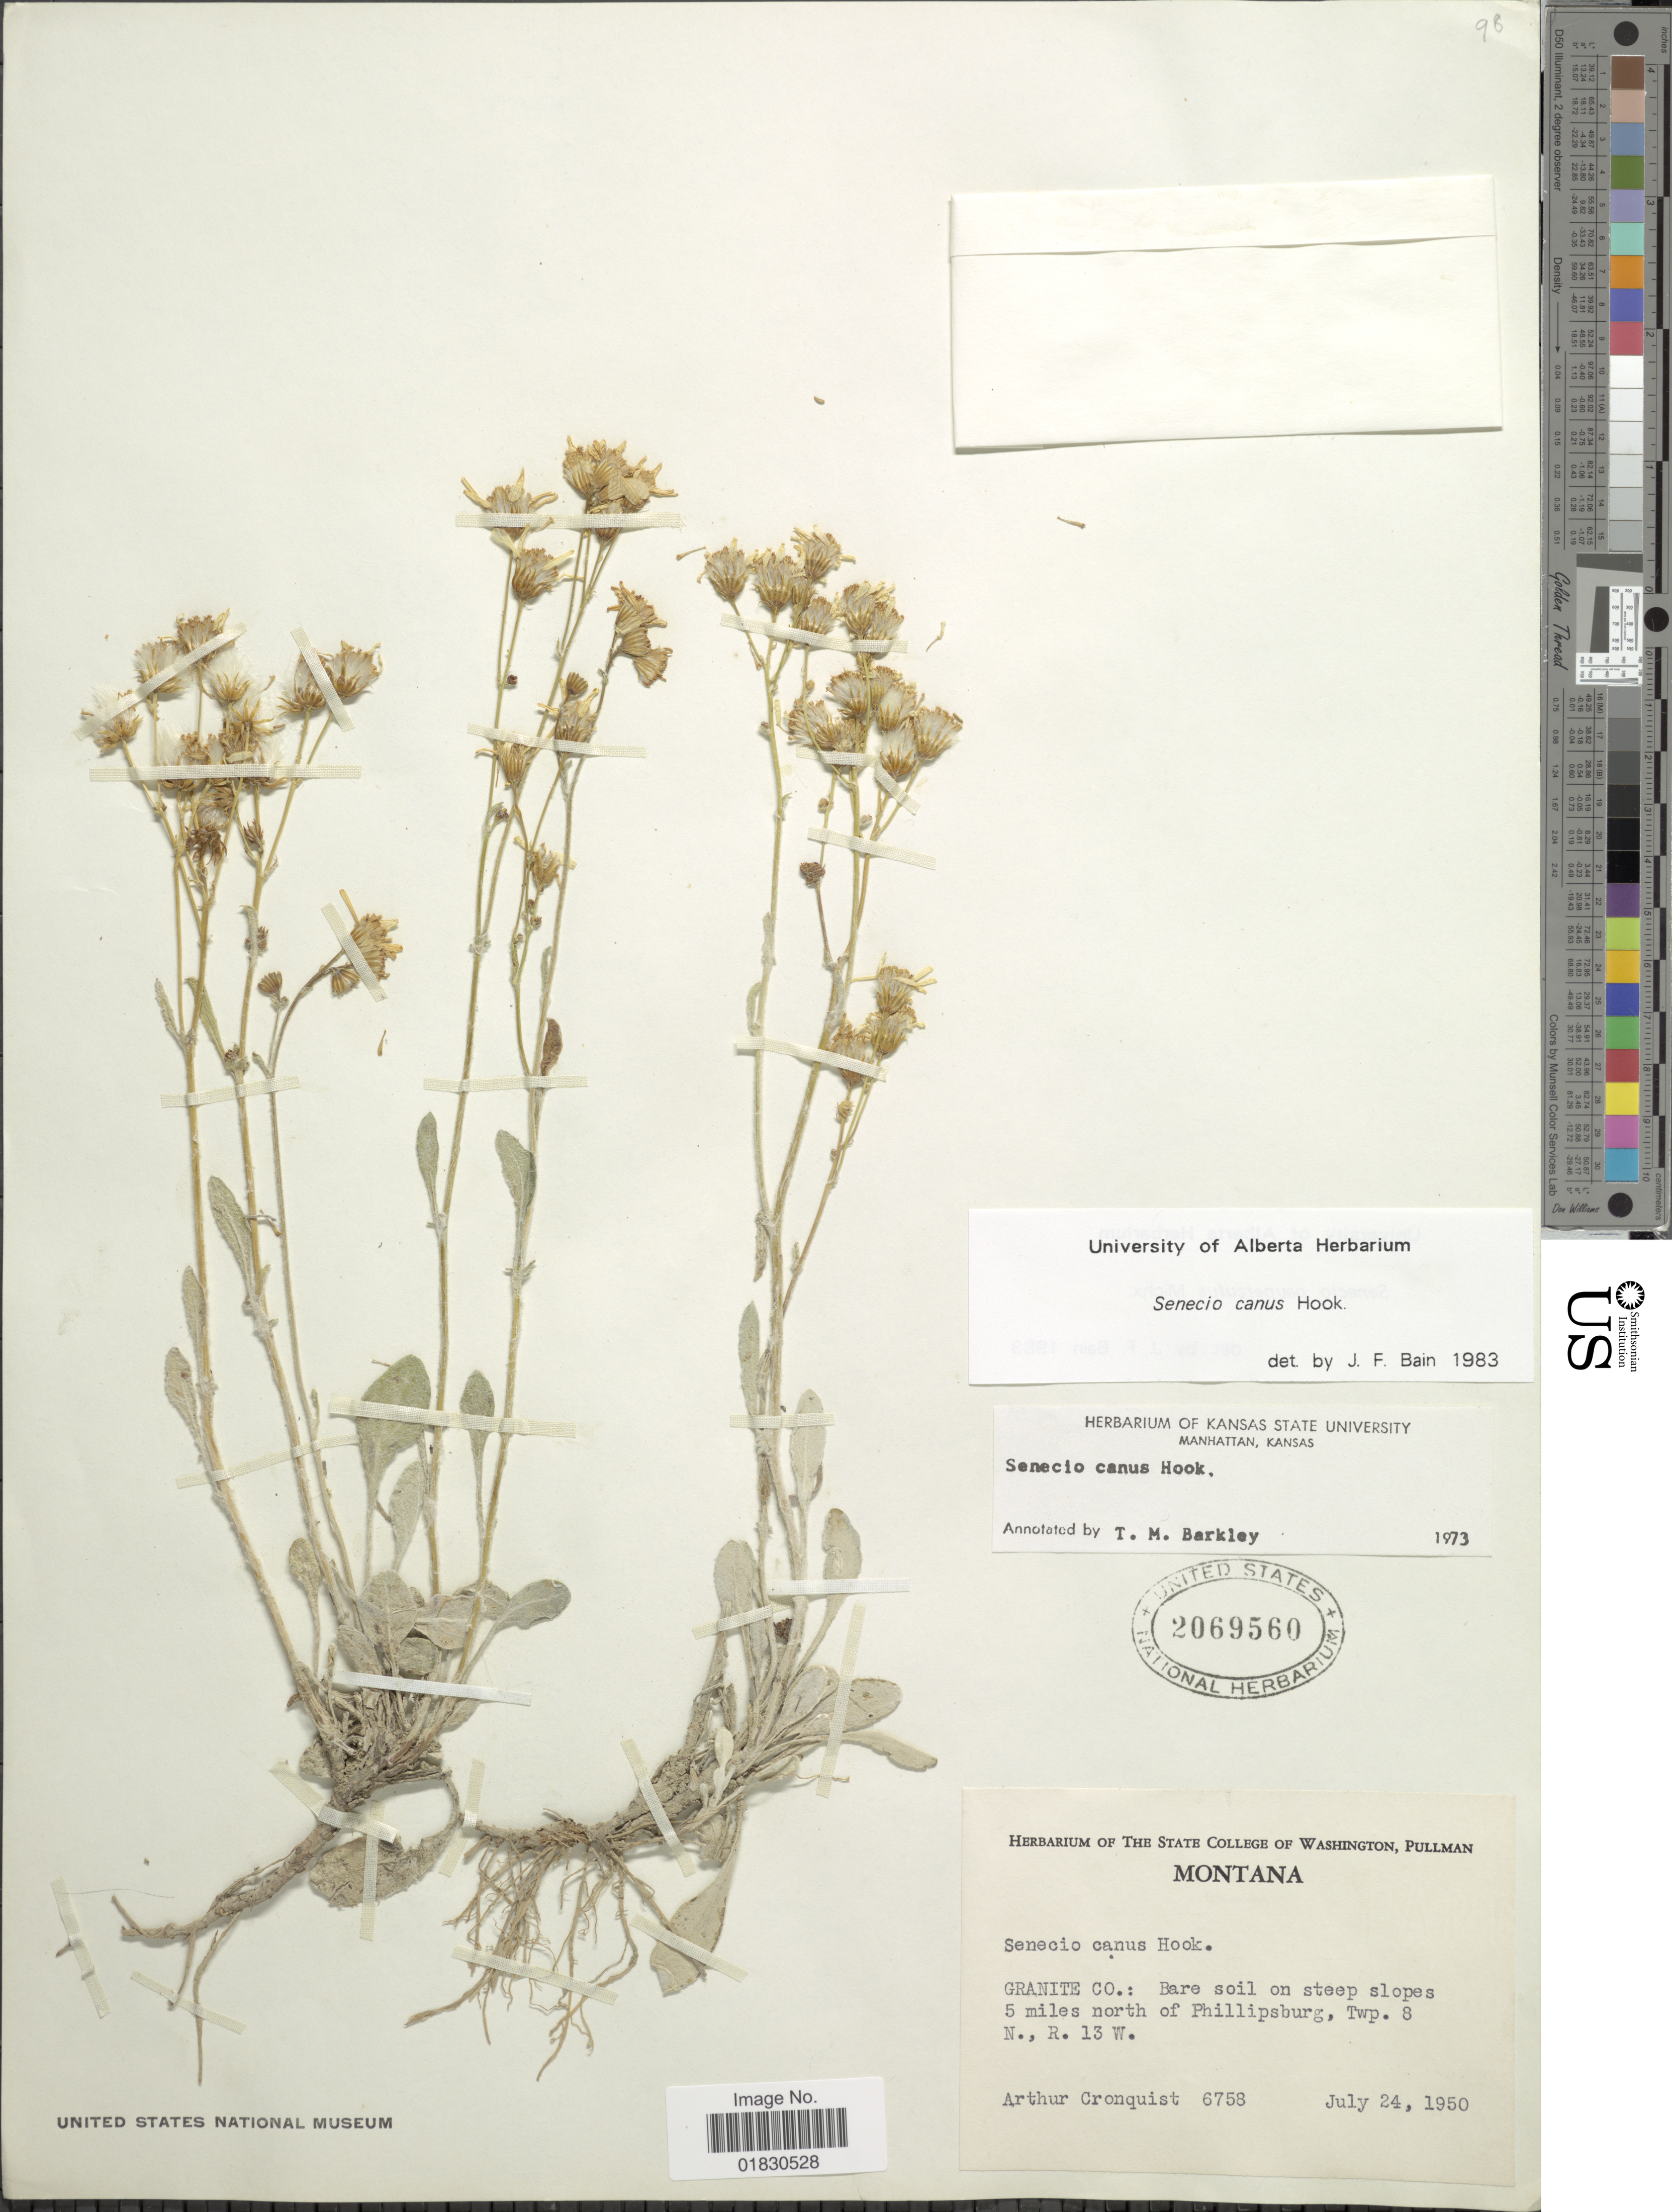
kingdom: Plantae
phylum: Tracheophyta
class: Magnoliopsida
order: Asterales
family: Asteraceae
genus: Packera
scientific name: Packera cana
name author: (Hook.) W.A. Weber & Á. Löve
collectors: A. J. Cronquist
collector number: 6758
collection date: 1950-07-24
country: United States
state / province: Montana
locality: Granite Co.: Bare soil on steep slopes 5 miles north of Phillipsburg, Twp. 8 N., R. 13 W.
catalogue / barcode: US 2069560